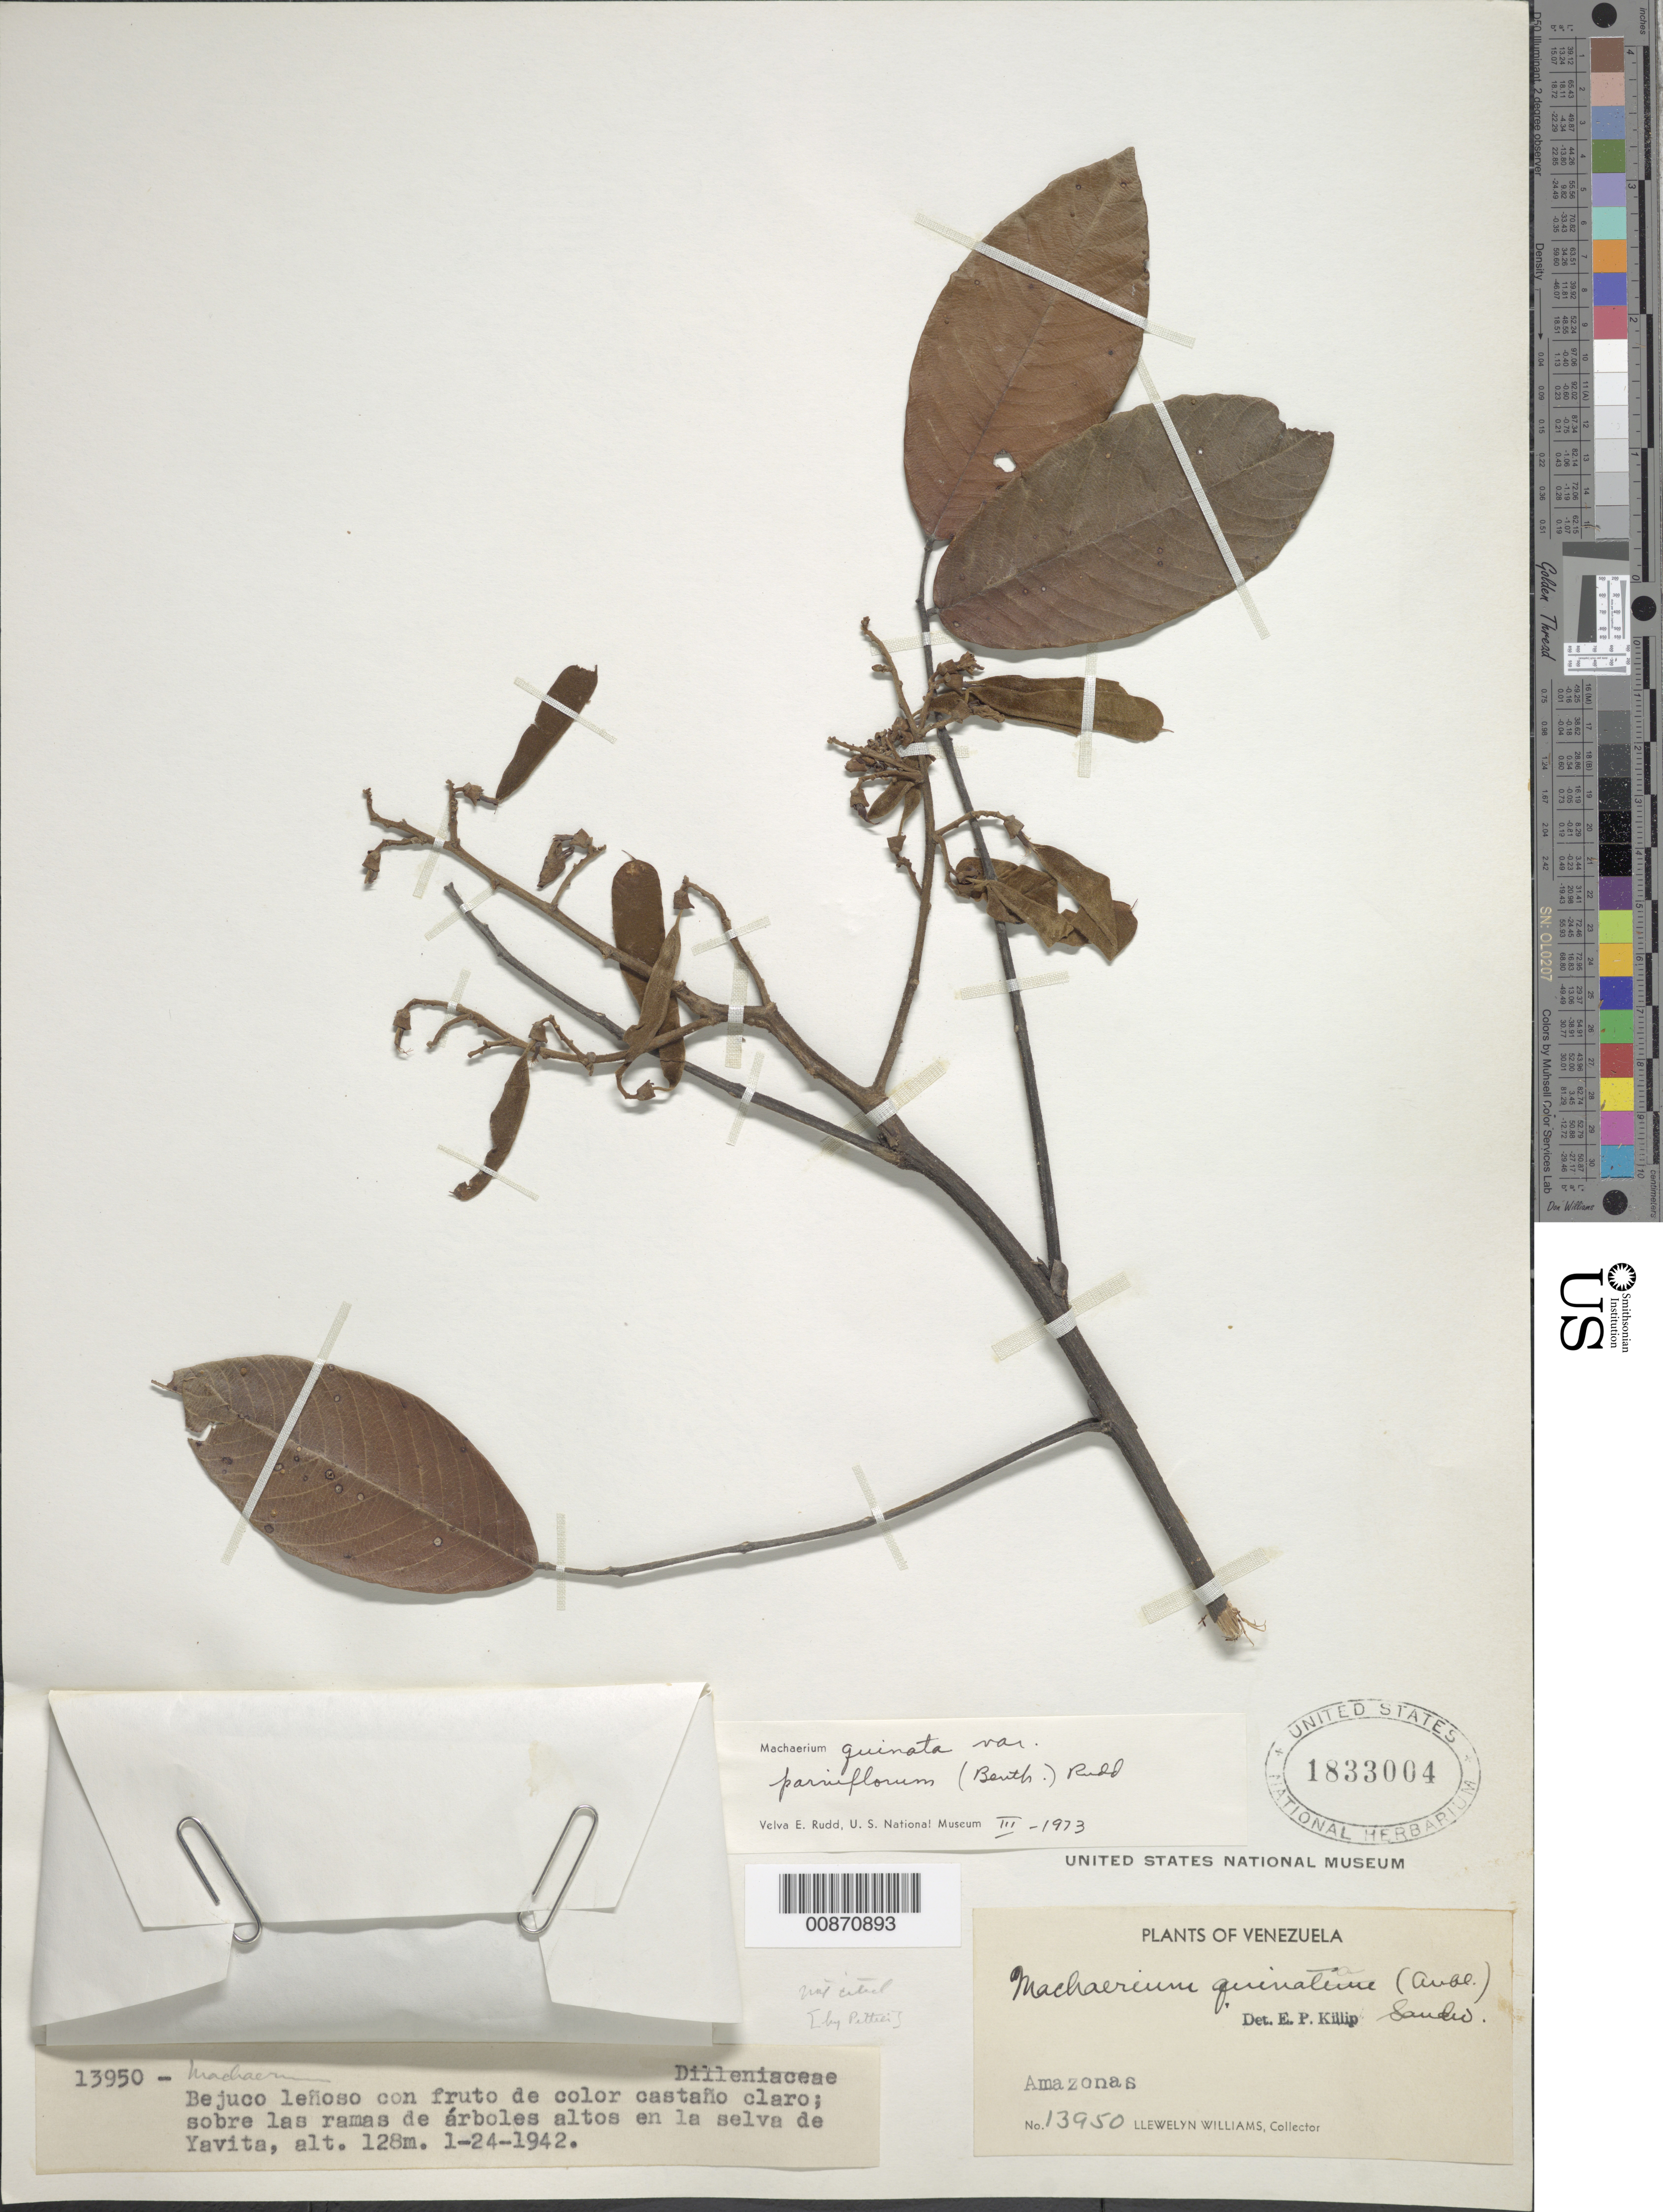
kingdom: Plantae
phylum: Tracheophyta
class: Magnoliopsida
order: Fabales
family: Fabaceae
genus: Machaerium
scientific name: Machaerium quinatum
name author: (Aubl.) Sandwith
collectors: Ll. Williams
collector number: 13950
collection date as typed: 24-Jan-42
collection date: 1942-01-24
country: Venezuela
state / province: Amazonas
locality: Yavita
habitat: Sobre las ramas de arboles altos en la selva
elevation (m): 128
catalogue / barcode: US 1833004